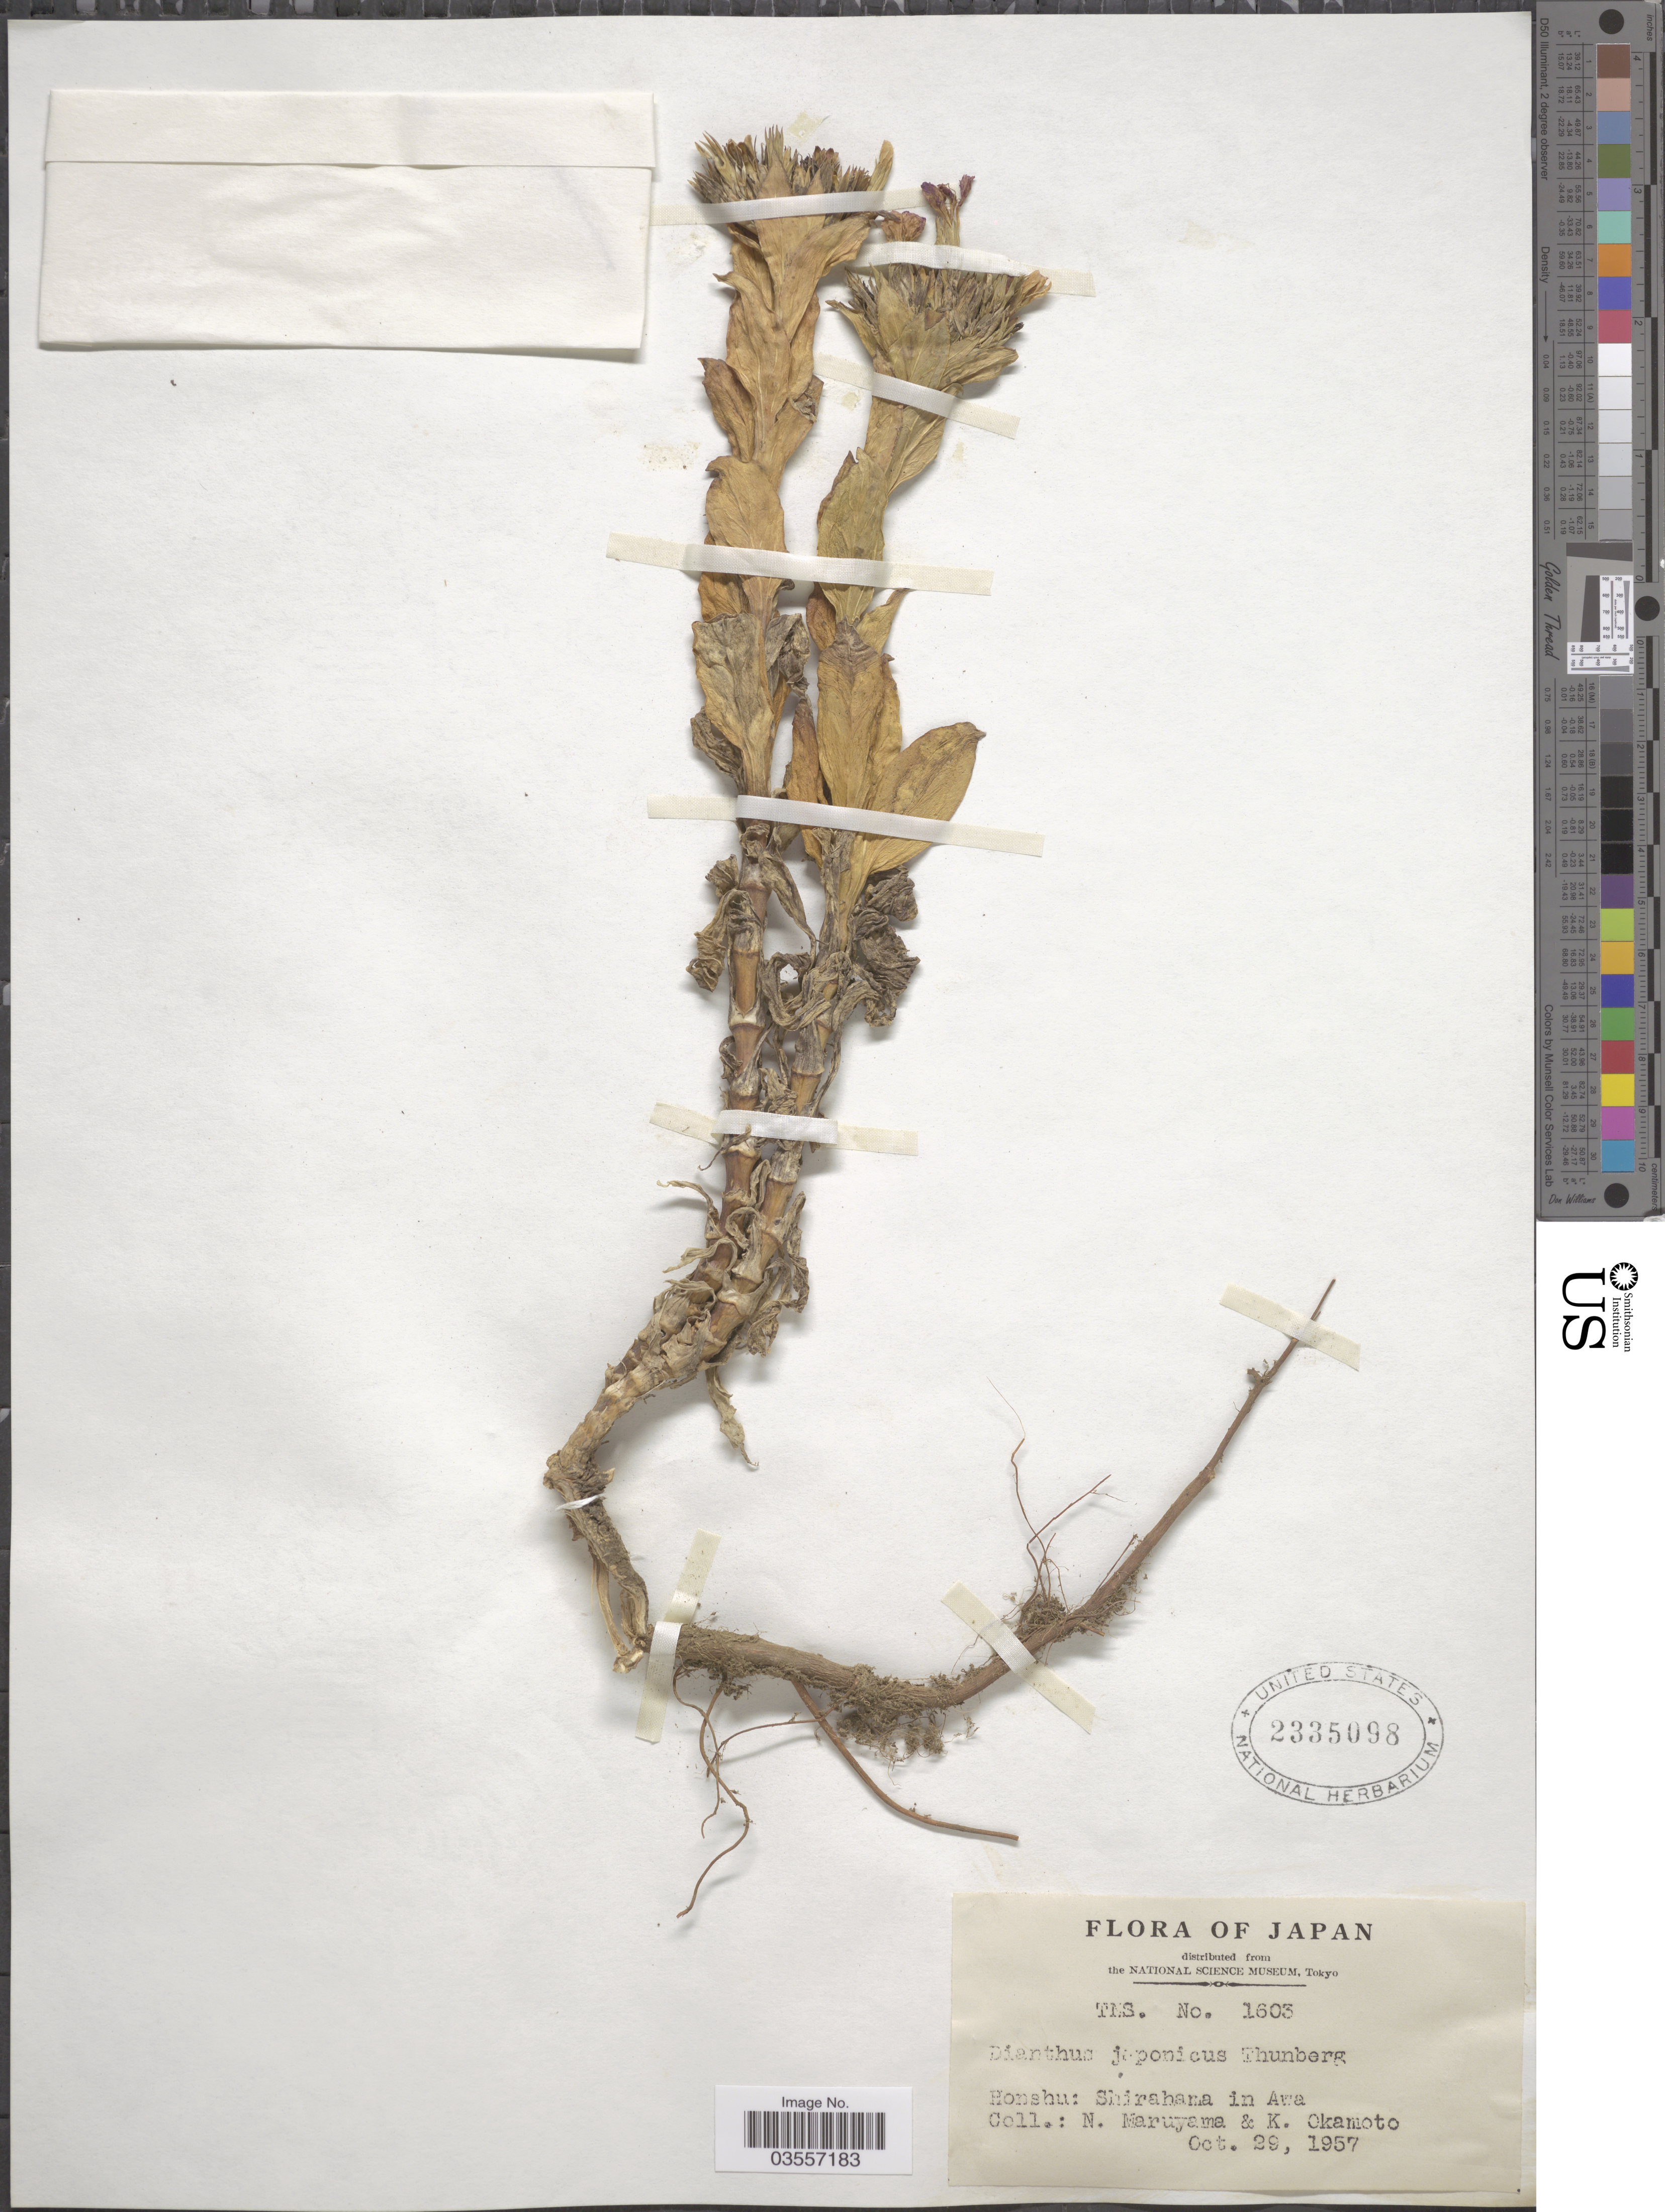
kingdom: Plantae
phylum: Tracheophyta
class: Magnoliopsida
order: Caryophyllales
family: Caryophyllaceae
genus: Dianthus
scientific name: Dianthus japonicus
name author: Thunb.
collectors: N. Maruyama & K. Okamoto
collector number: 1603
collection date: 1957-10-29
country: Japan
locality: Honshu: Shirahama in Awa.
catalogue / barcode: US 2335098